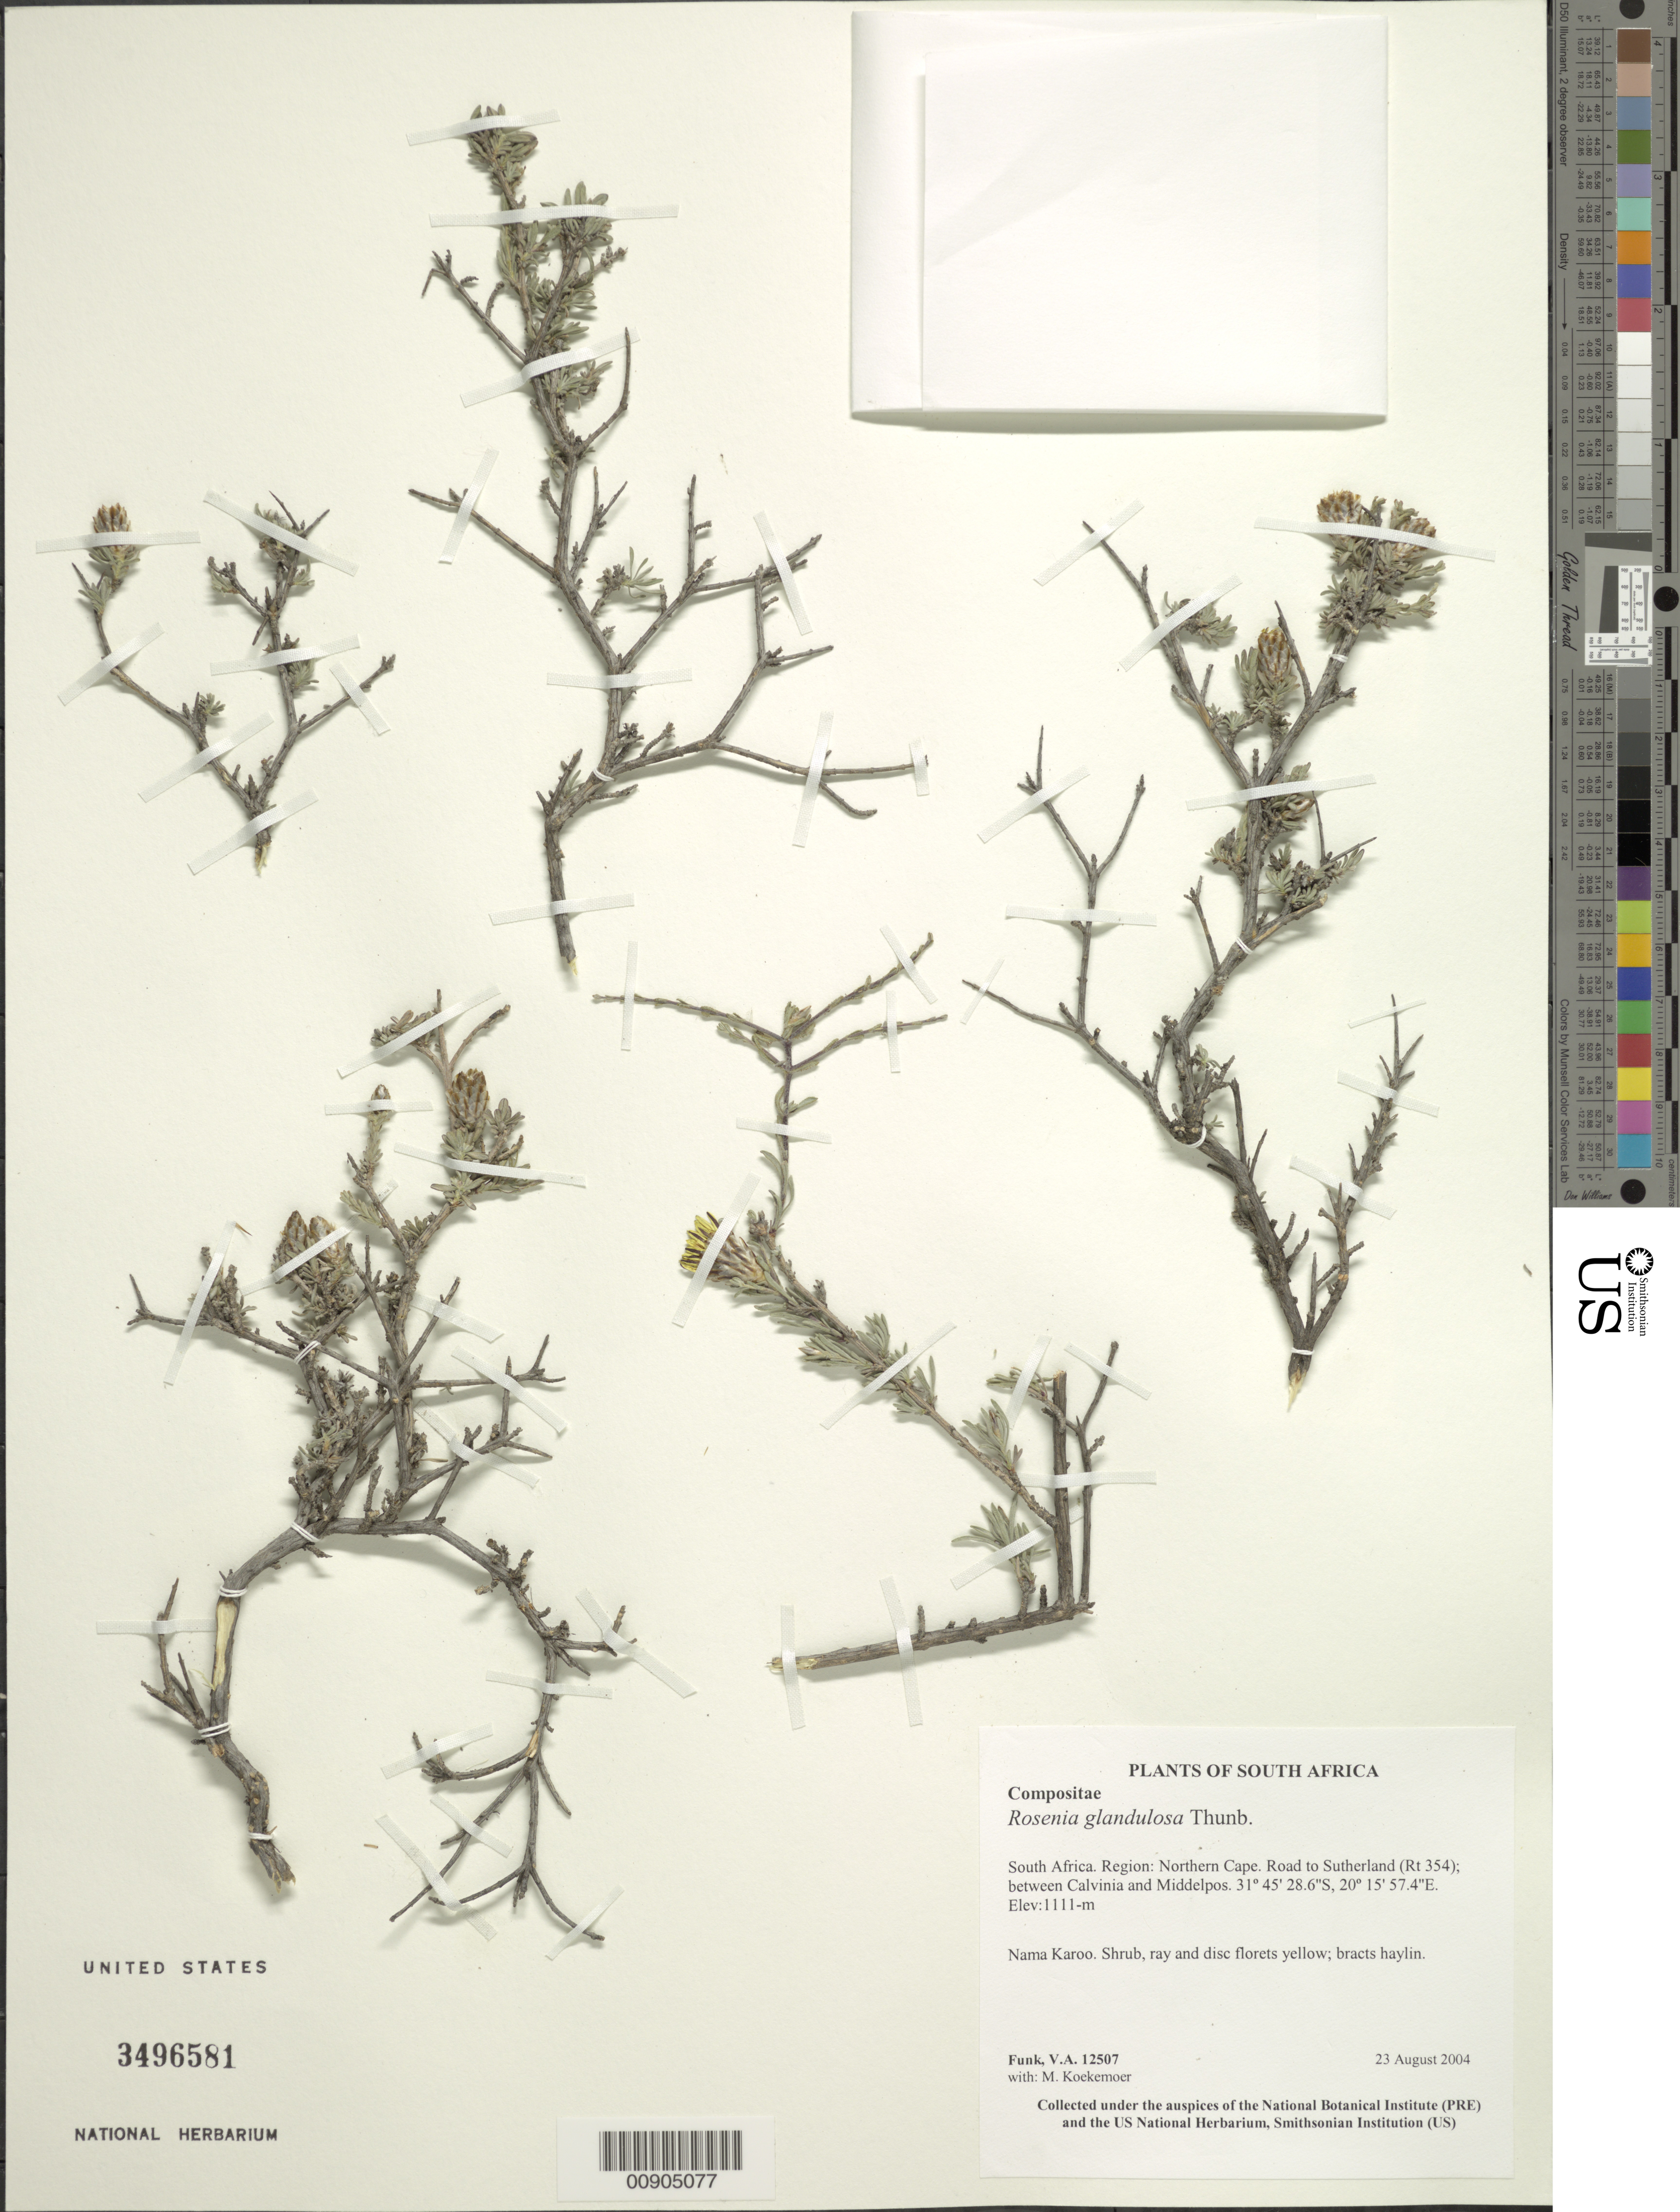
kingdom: Plantae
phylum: Tracheophyta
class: Magnoliopsida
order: Asterales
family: Asteraceae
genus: Rosenia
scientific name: Rosenia glandulosa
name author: Thunb.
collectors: V. Funk & M. Koekemoer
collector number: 12507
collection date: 2004-08-23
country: South Africa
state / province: Northern Cape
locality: road to Sutherland (Rt. 354); between Calvinia and Middelpos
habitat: Nama karoo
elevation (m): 1111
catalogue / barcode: US 3496581